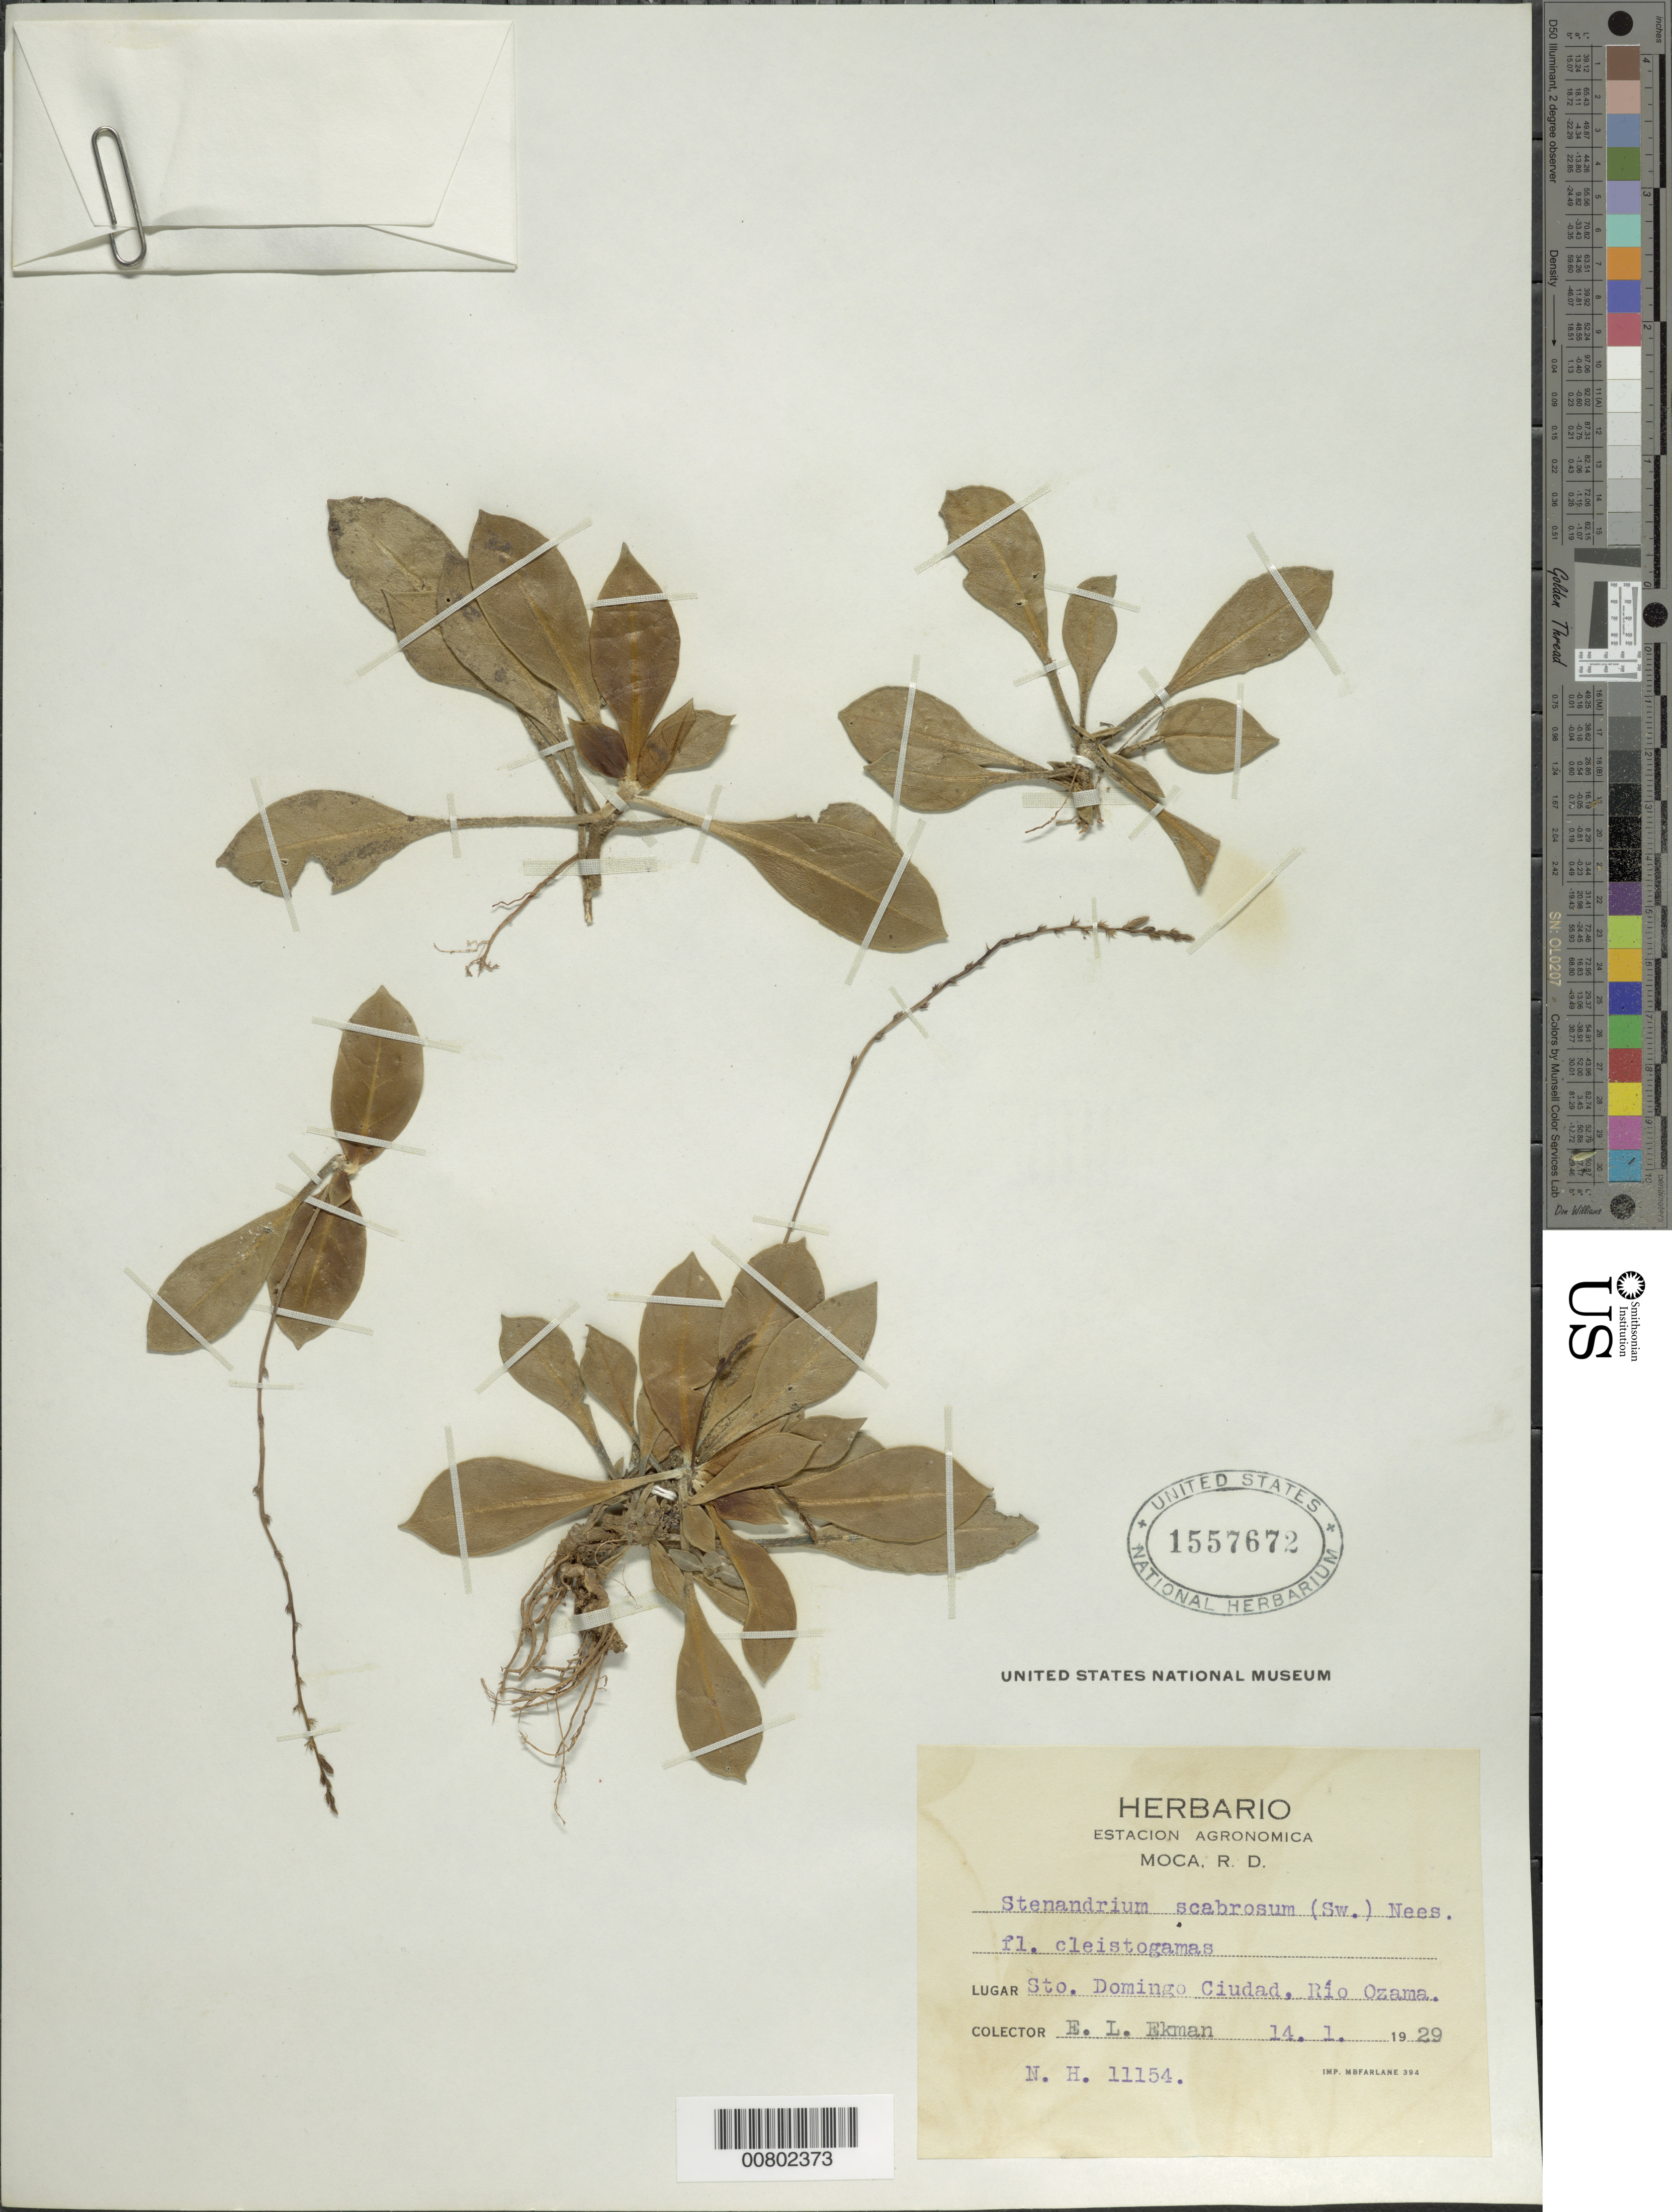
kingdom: Plantae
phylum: Tracheophyta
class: Magnoliopsida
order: Lamiales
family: Acanthaceae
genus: Stenandrium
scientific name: Stenandrium scabrosum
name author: (Sw.) Nees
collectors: E. L. Ekman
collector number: H 11154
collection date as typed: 14 Jan 1929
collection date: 1929-01-14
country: Dominican Republic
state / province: Distrito Nacional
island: Hispaniola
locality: Santo Domingo Ciudad, Río Ozama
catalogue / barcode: US 1557672